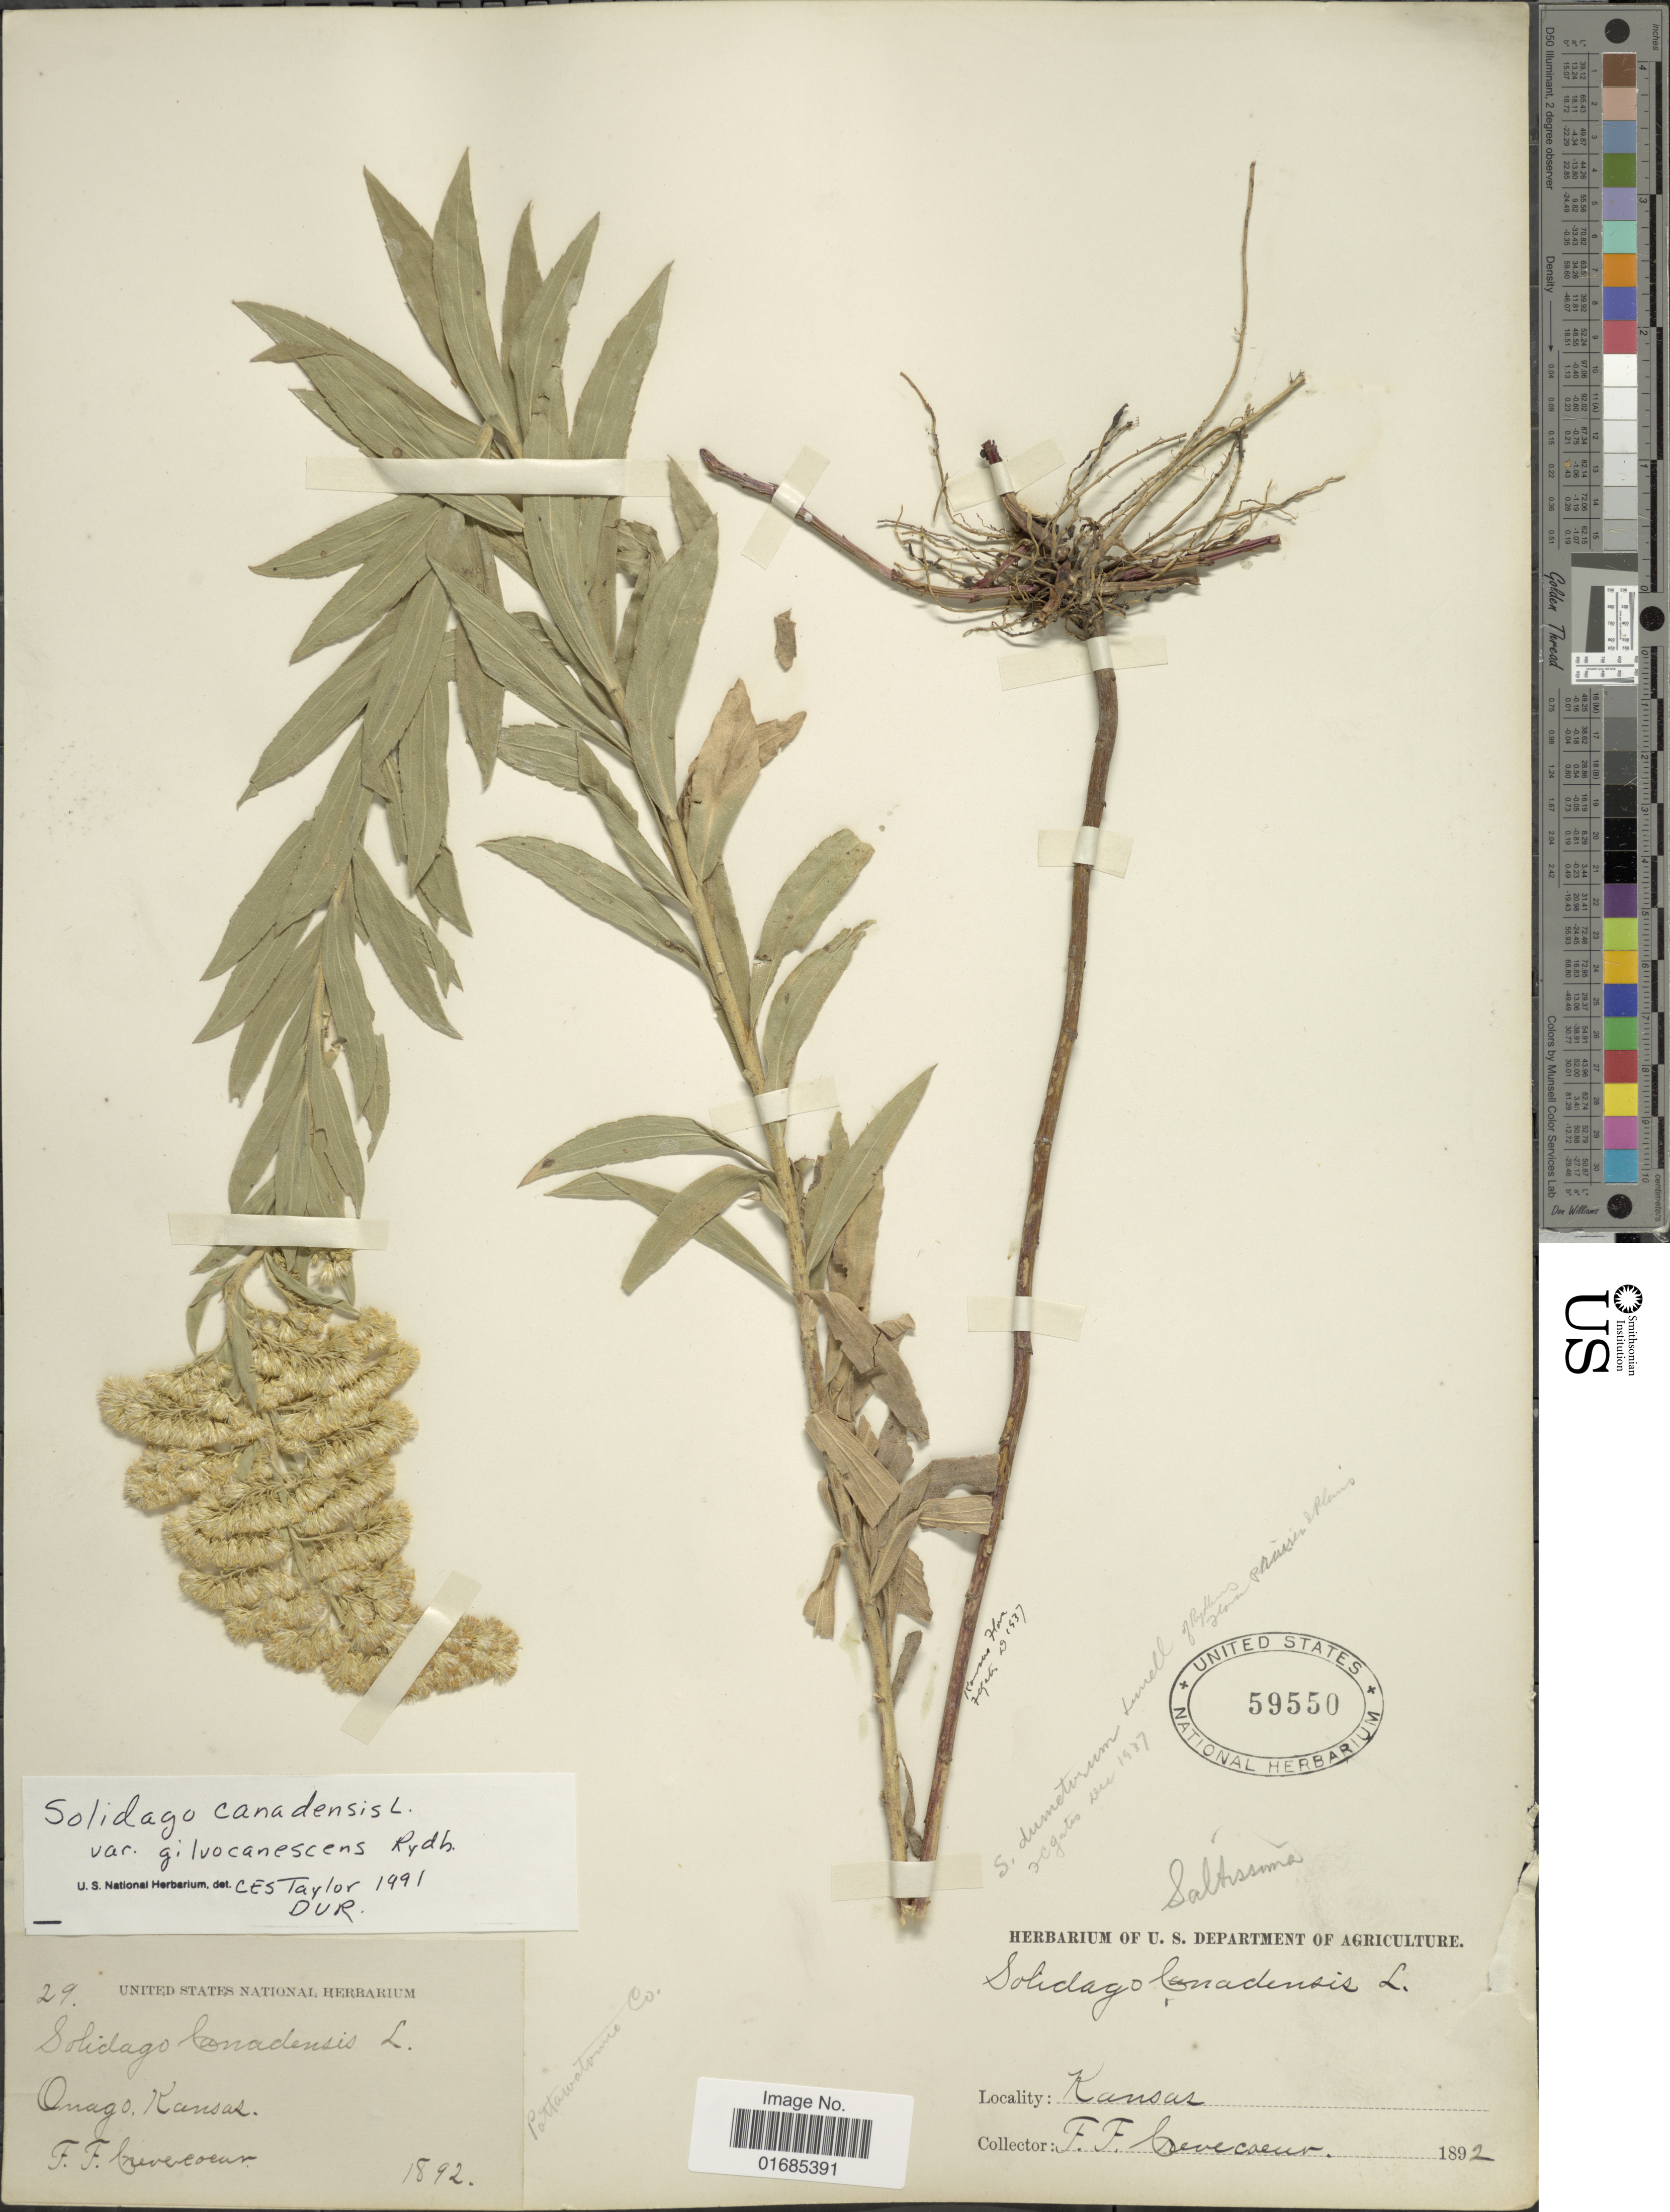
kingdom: Plantae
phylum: Tracheophyta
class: Magnoliopsida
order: Asterales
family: Asteraceae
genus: Solidago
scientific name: Solidago canadensis var. gilvocanescens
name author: Rydb.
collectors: F. F. Crevecoeur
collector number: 29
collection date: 1892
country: United States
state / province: Kansas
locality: Onago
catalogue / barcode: US 59550